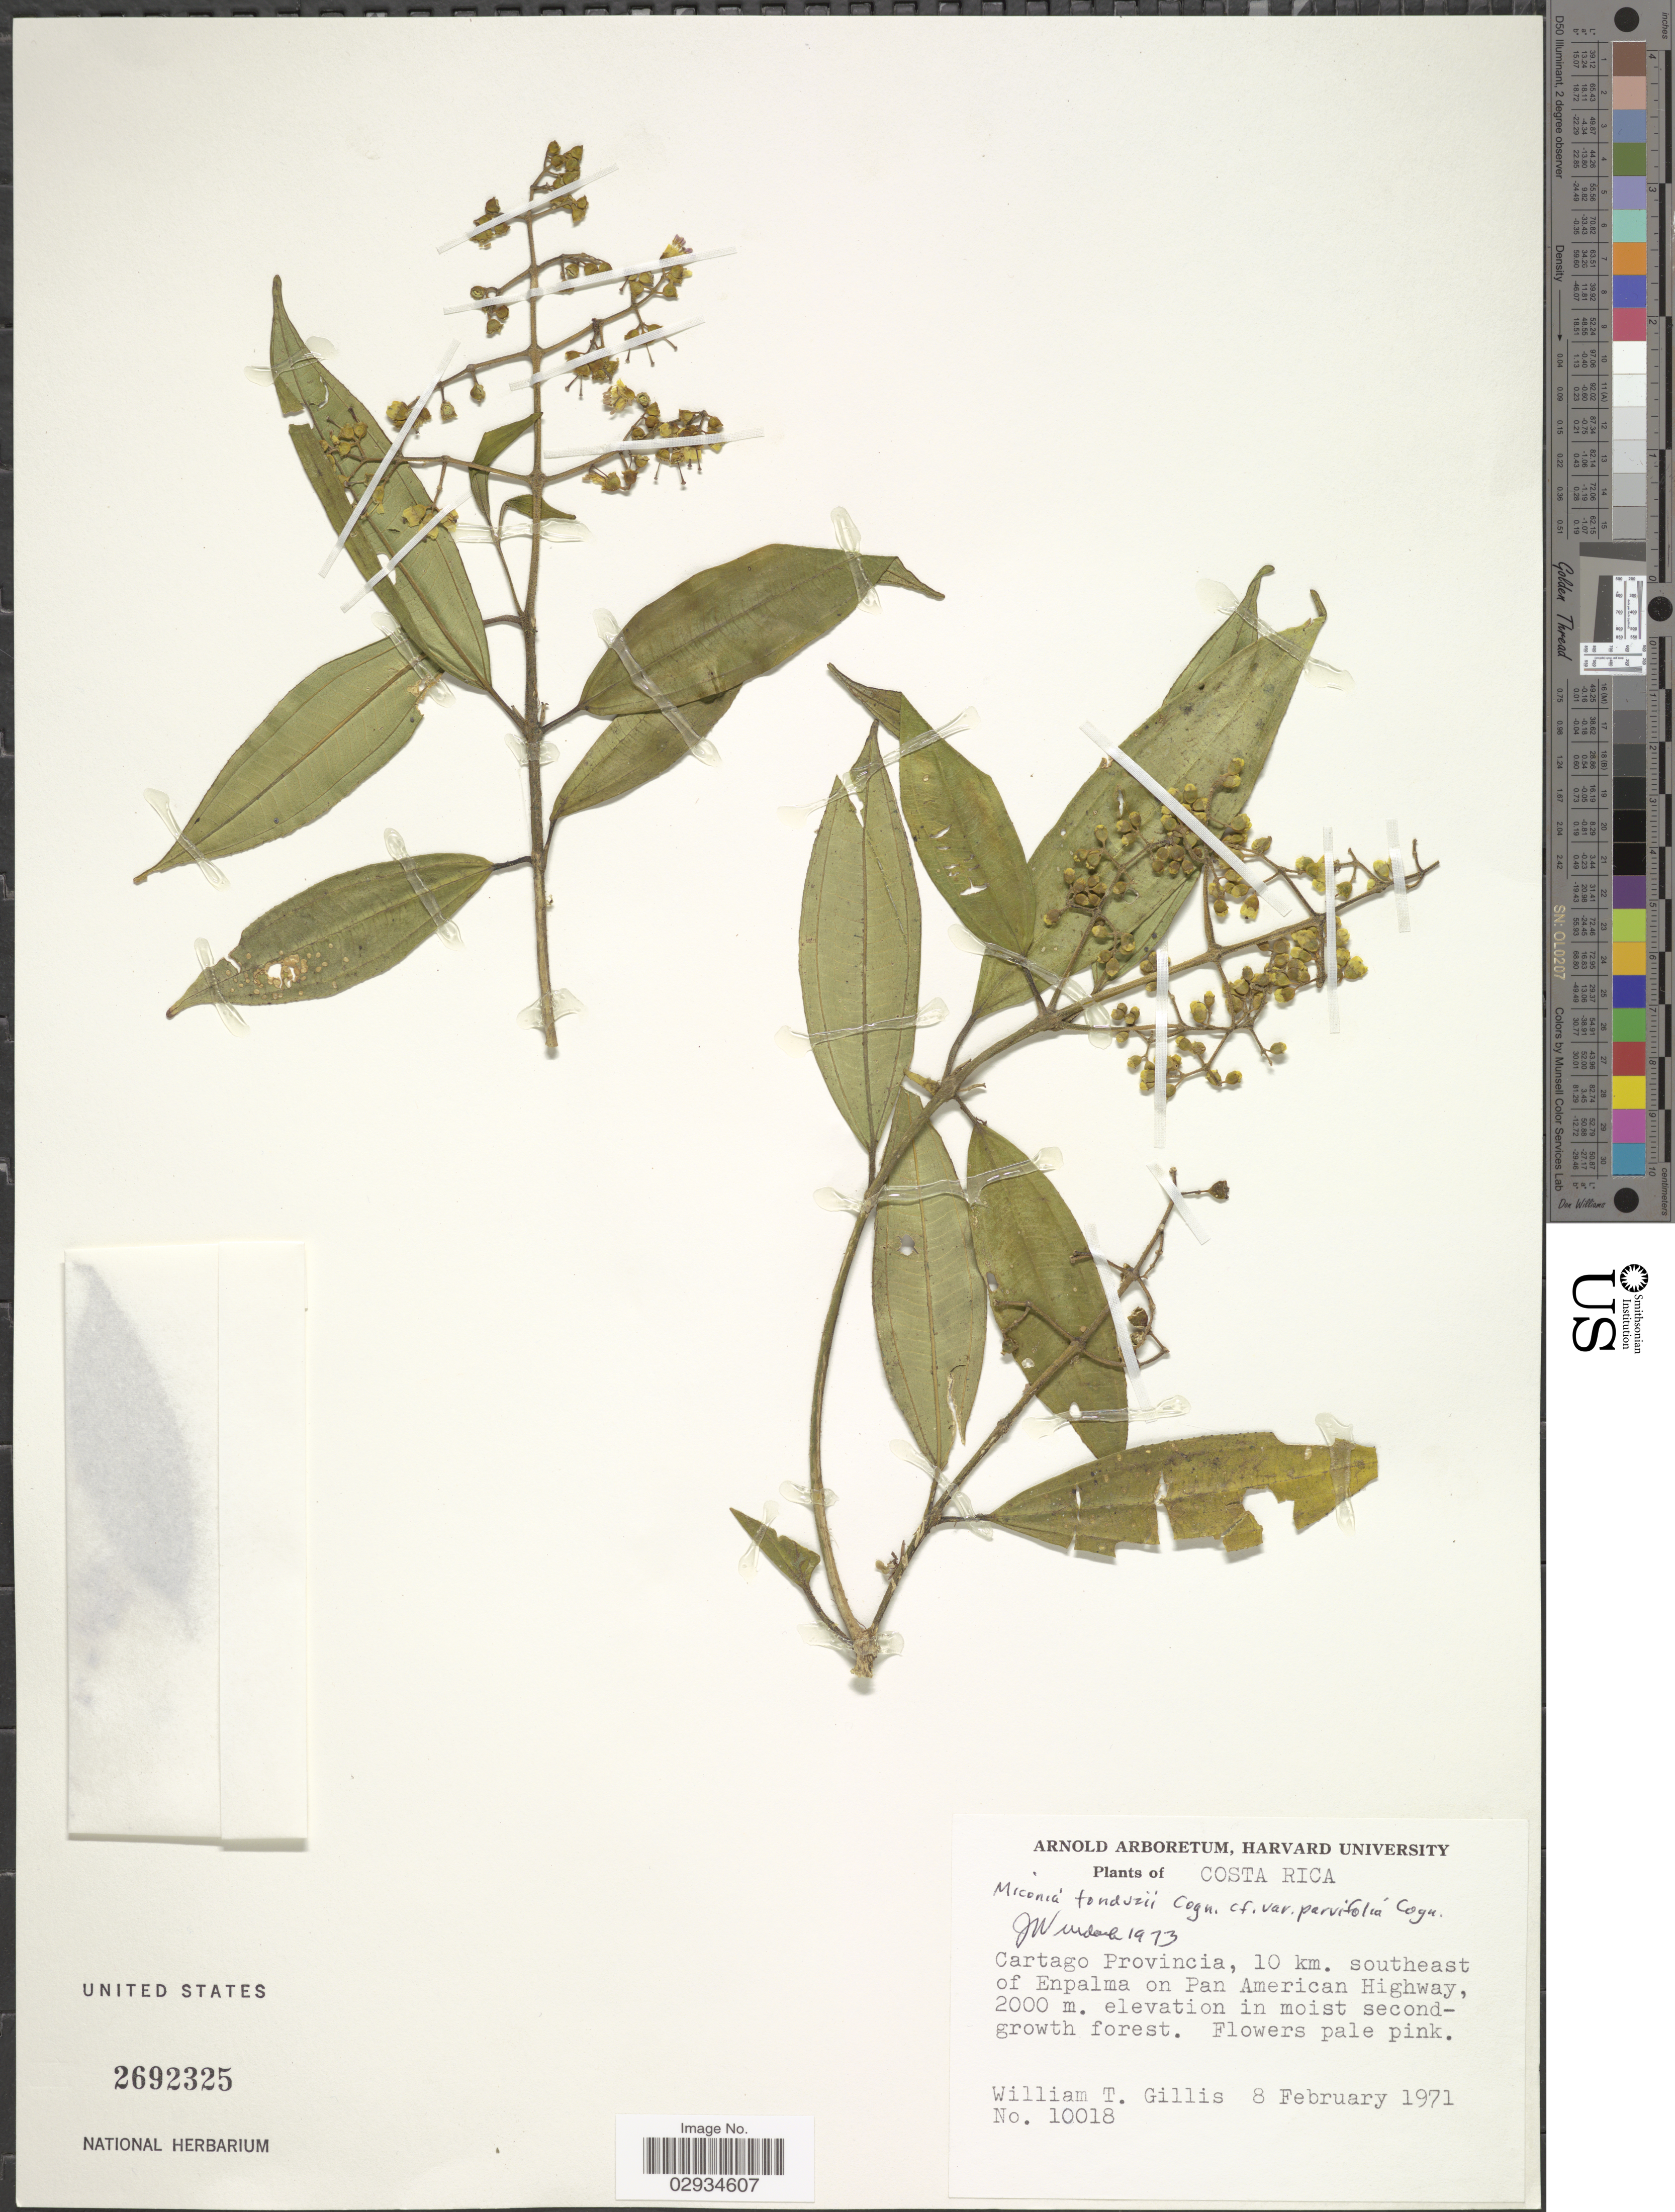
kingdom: Plantae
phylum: Tracheophyta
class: Magnoliopsida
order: Myrtales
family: Melastomataceae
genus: Miconia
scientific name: Miconia tonduzii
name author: Cogn. in A. DC.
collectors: W. T. Gillis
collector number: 10018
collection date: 1971-02-08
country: Costa Rica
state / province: Cartago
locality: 10 km. southeast of Enpalma on Pan American Highway.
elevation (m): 2000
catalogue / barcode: US 2692325